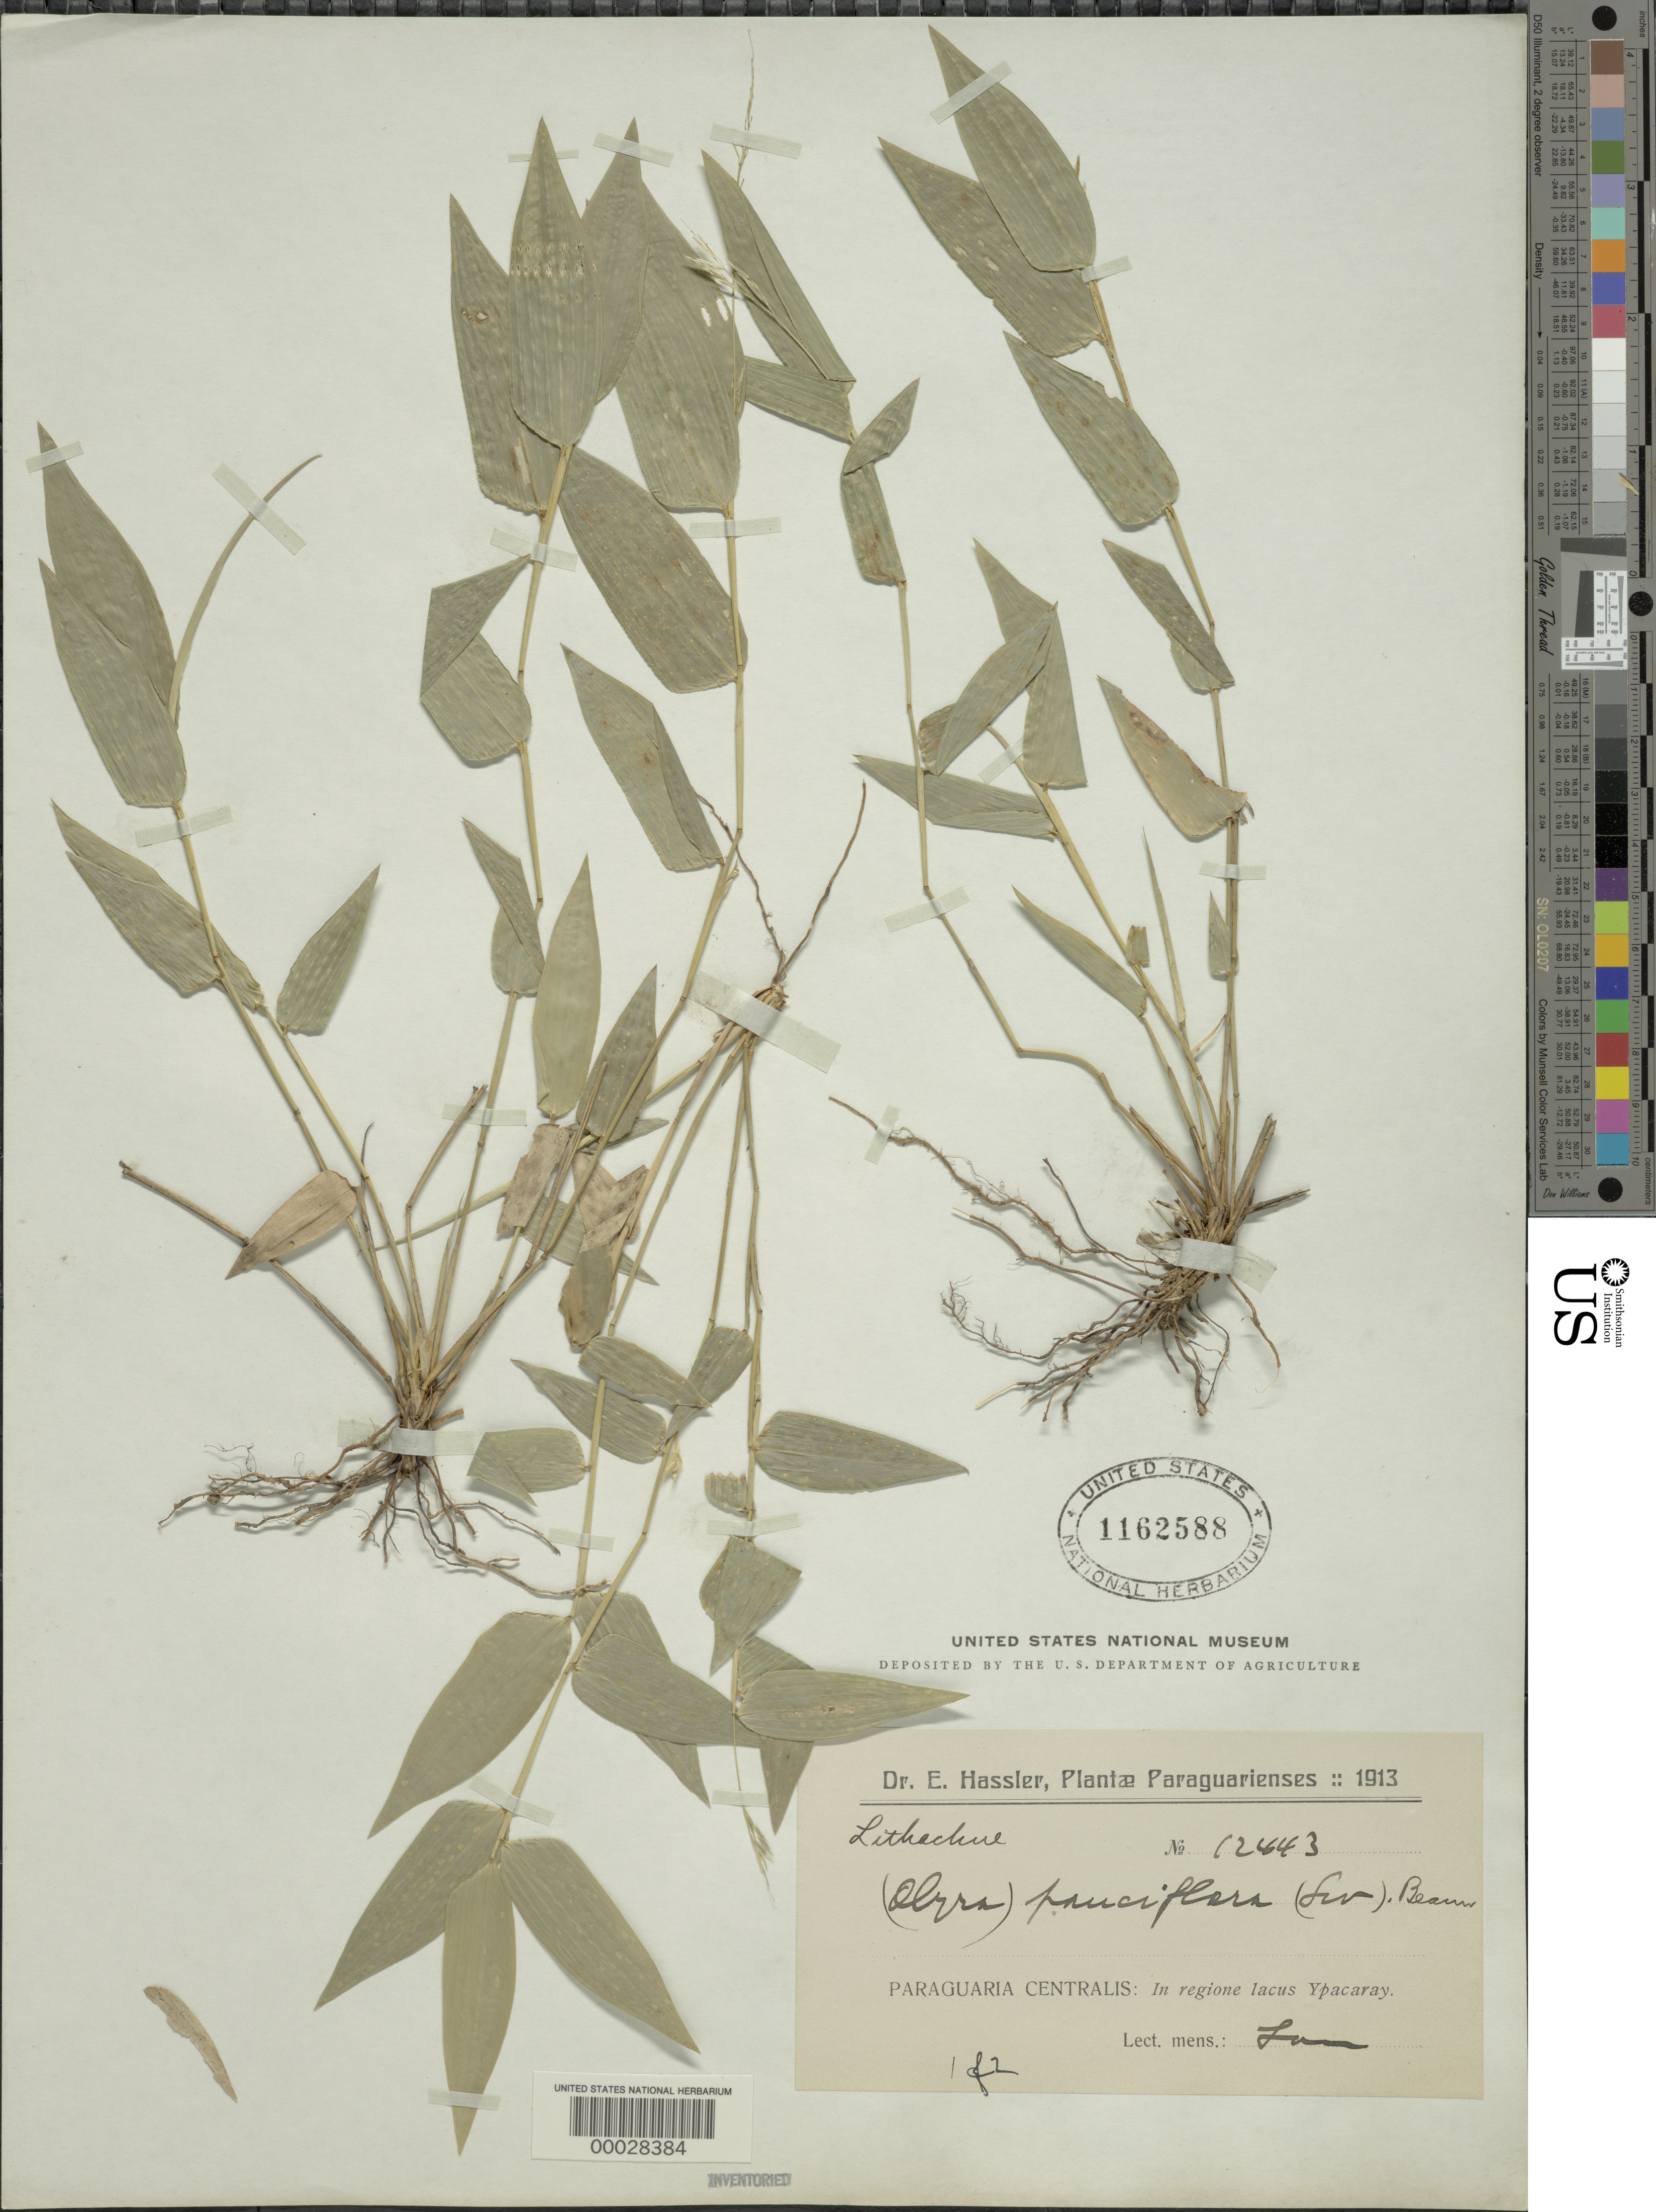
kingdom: Plantae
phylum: Tracheophyta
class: Liliopsida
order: Poales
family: Poaceae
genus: Lithachne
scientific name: Lithachne pauciflora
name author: (Sw.) P. Beauv.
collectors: E. Hassler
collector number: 12443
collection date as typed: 1913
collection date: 1913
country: Paraguay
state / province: Central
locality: Ypacaray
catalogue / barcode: US 1162588